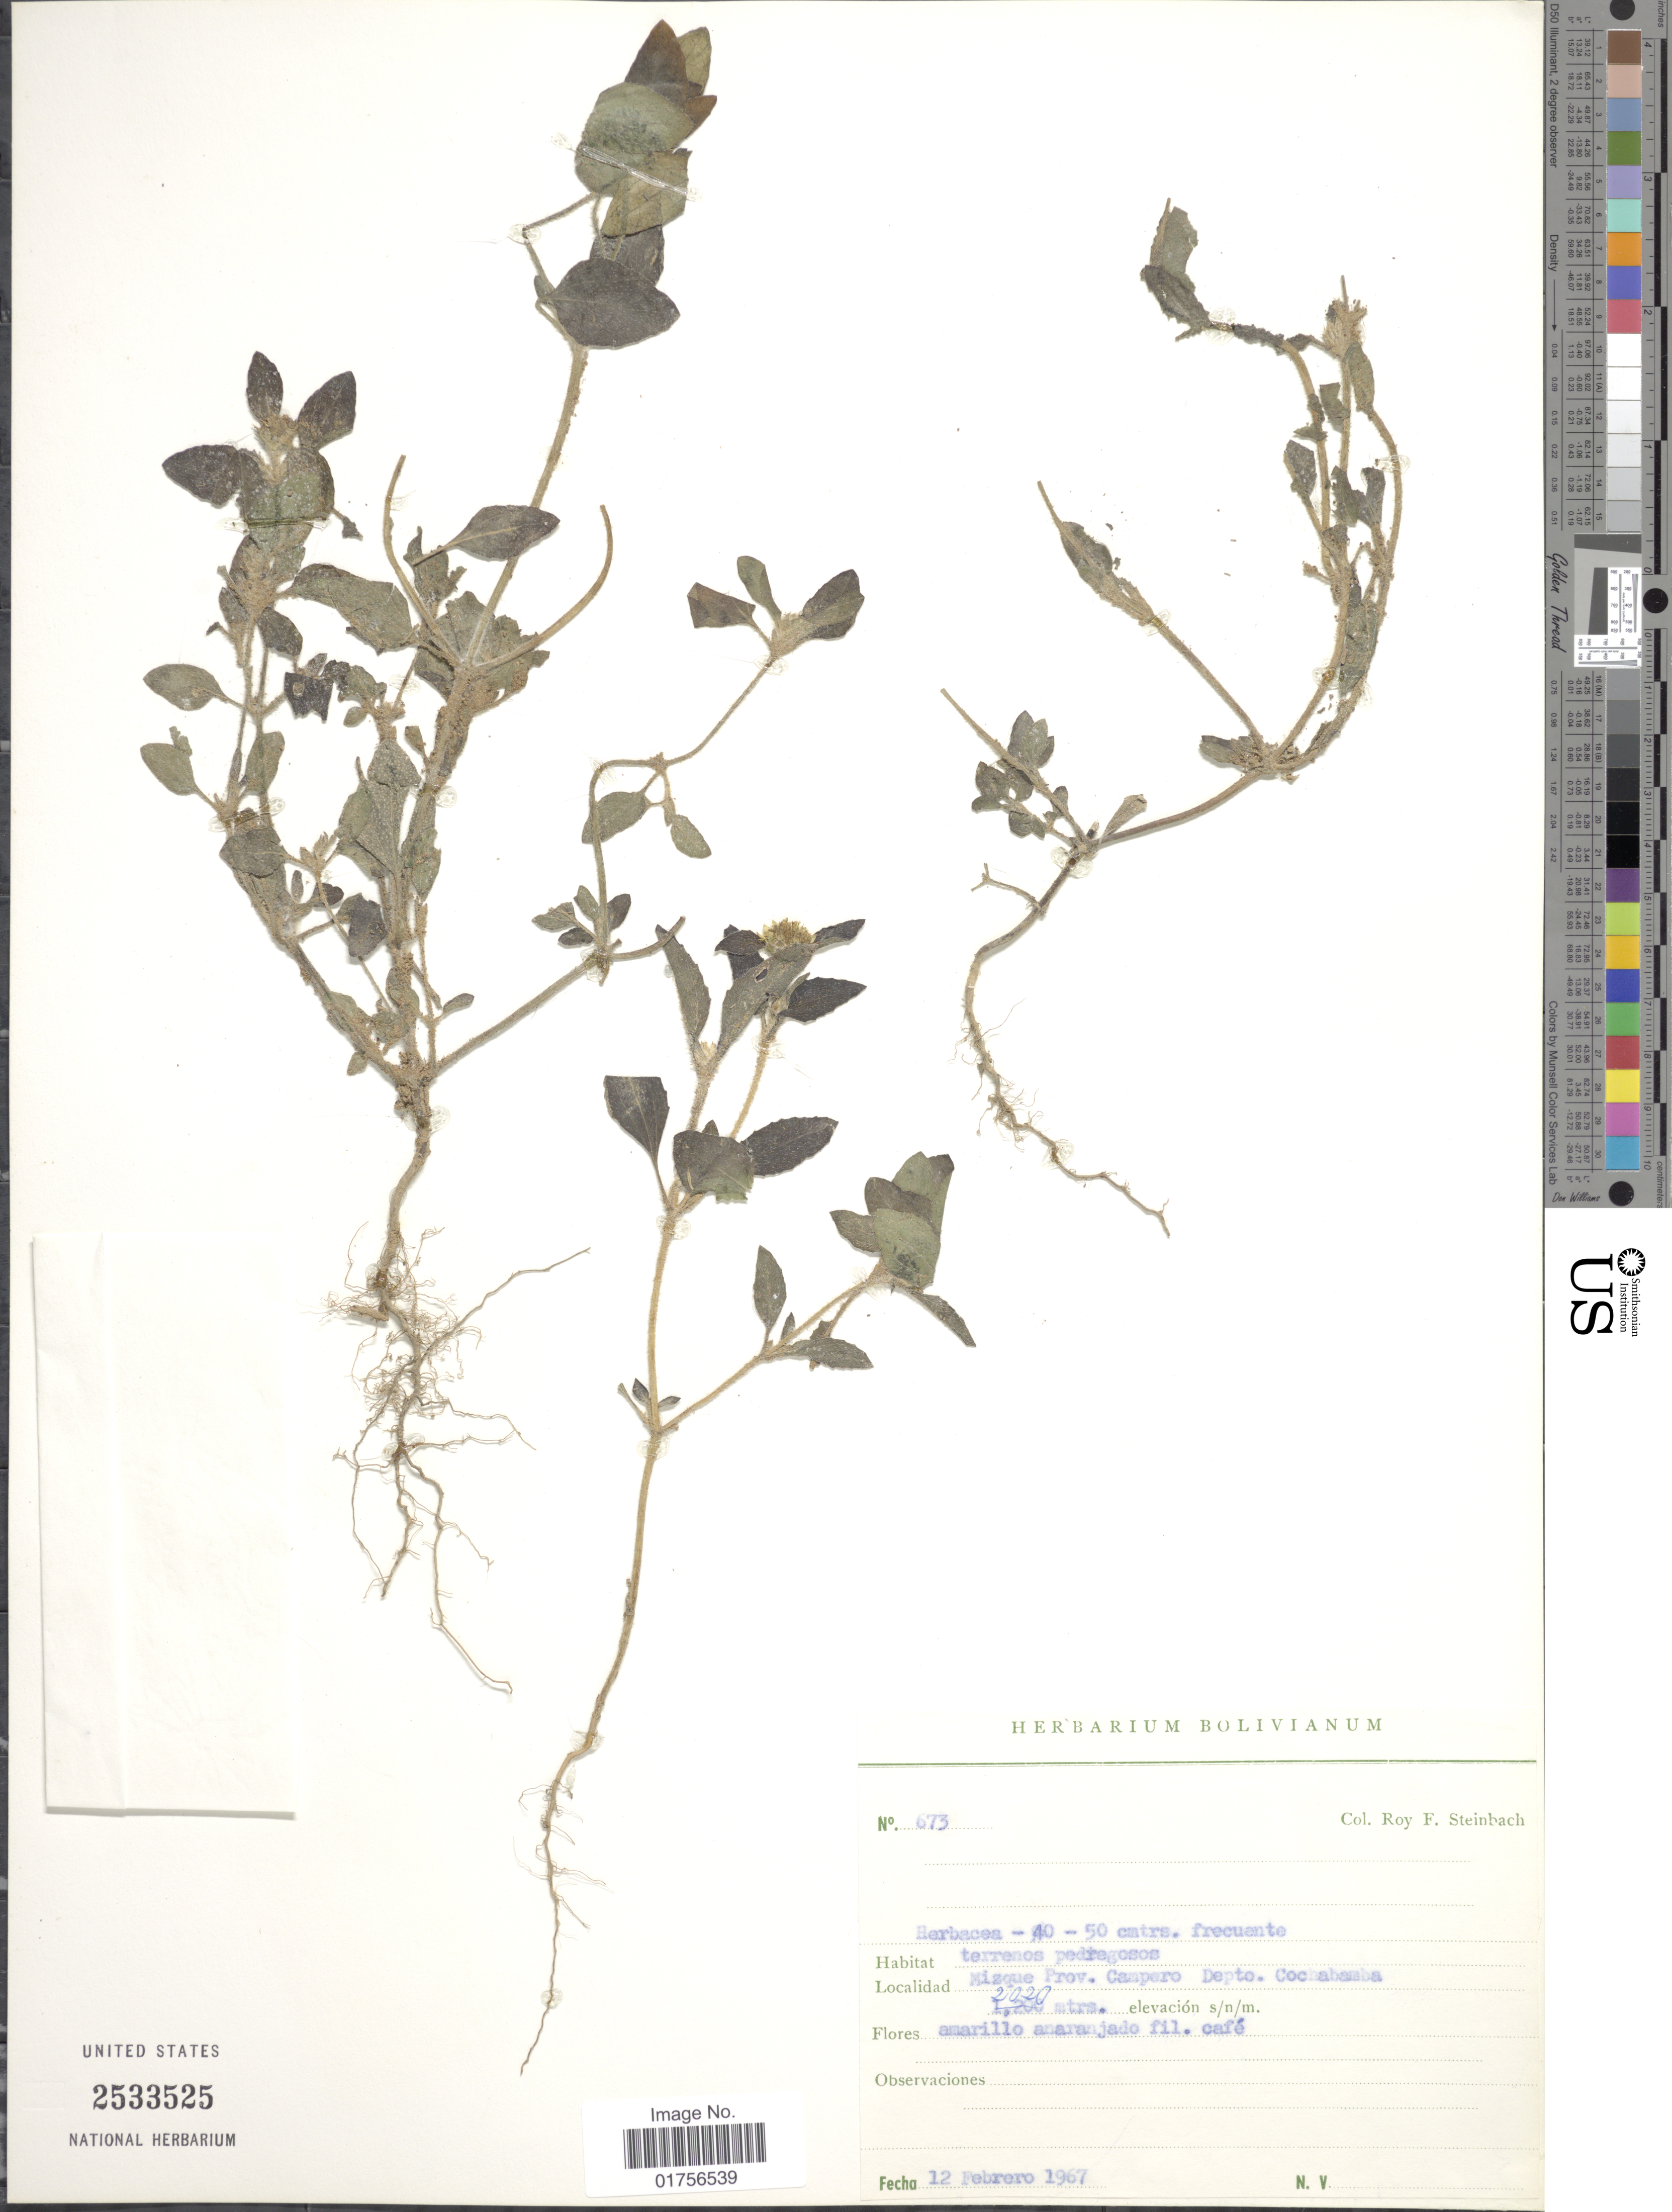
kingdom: Plantae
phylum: Tracheophyta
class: Magnoliopsida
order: Asterales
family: Asteraceae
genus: Sanvitalia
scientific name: Sanvitalia versicolor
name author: Griseb.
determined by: Skibicki, Samuel V.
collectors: R. F. Steinbach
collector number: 673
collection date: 1967-02-12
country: Bolivia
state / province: Cochabamba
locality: Mizque Prov. Campero,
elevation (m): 2020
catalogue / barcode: US 2533525